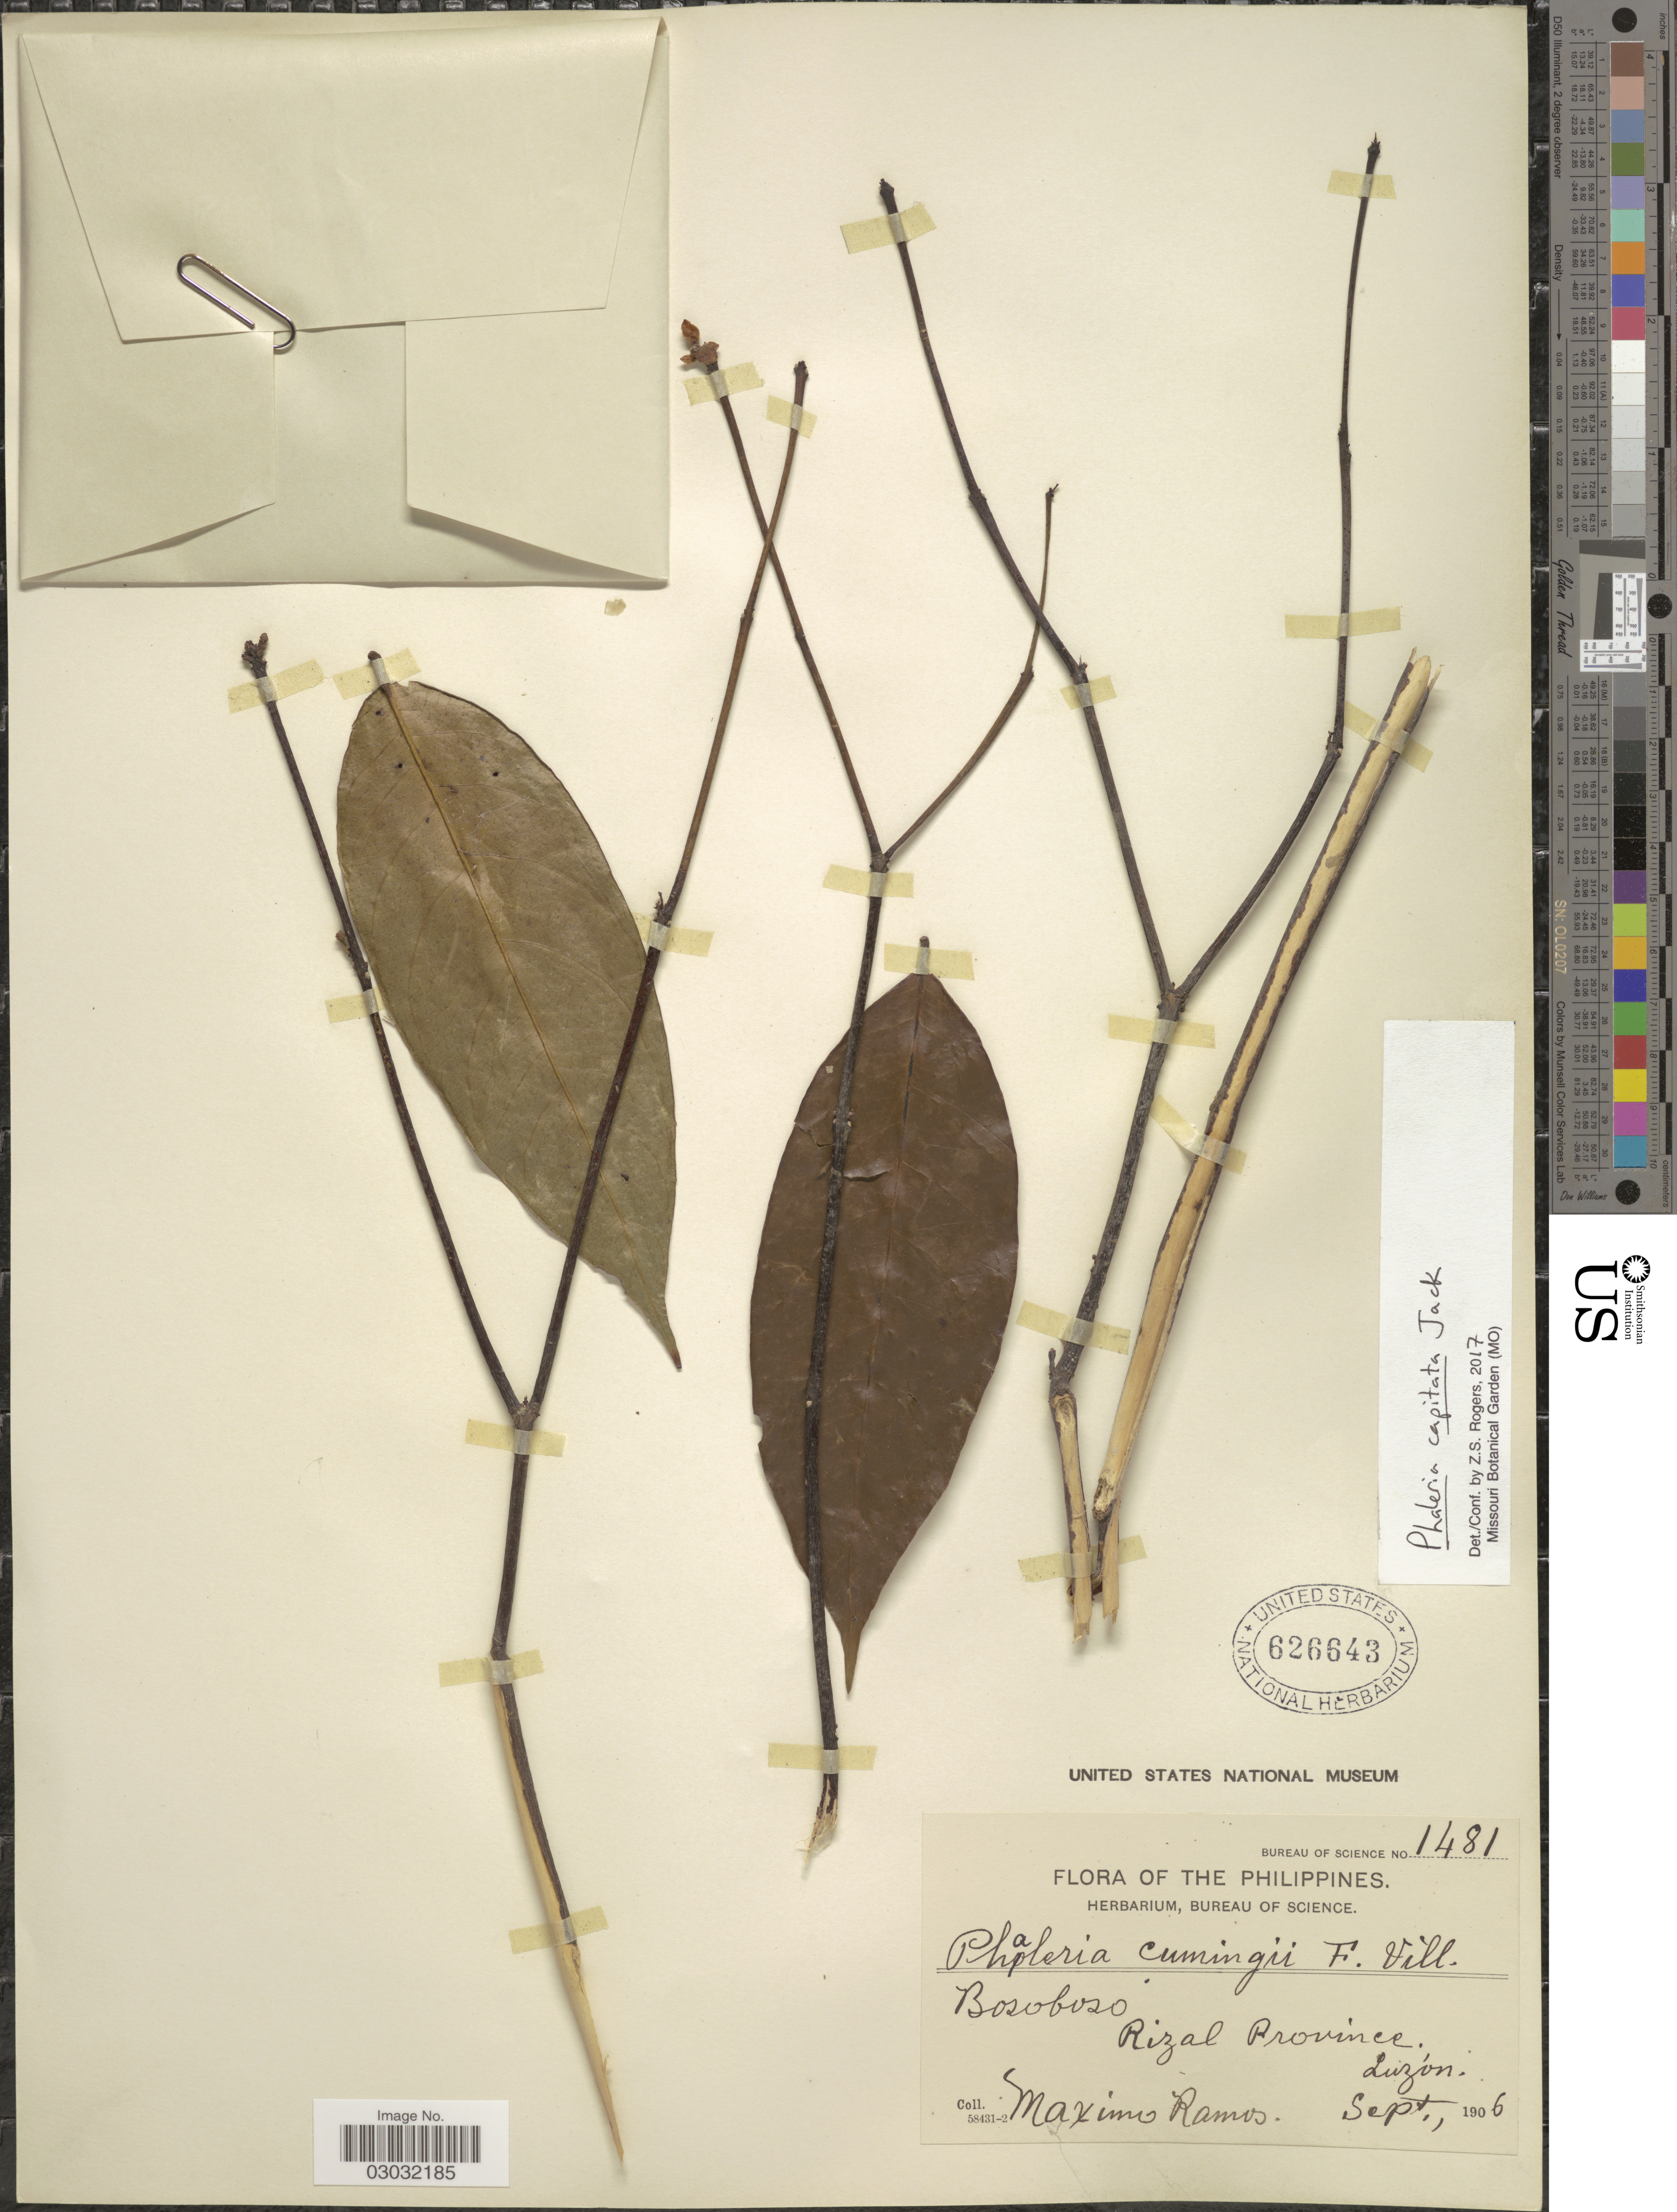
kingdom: Plantae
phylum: Tracheophyta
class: Magnoliopsida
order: Malvales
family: Thymelaeaceae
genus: Phaleria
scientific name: Phaleria capitata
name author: Jack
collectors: M. Ramos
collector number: Bureau of Science 1481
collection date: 1906-09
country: Philippines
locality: Bosoboso. Rizal Province. Luzón.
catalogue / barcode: US 626643